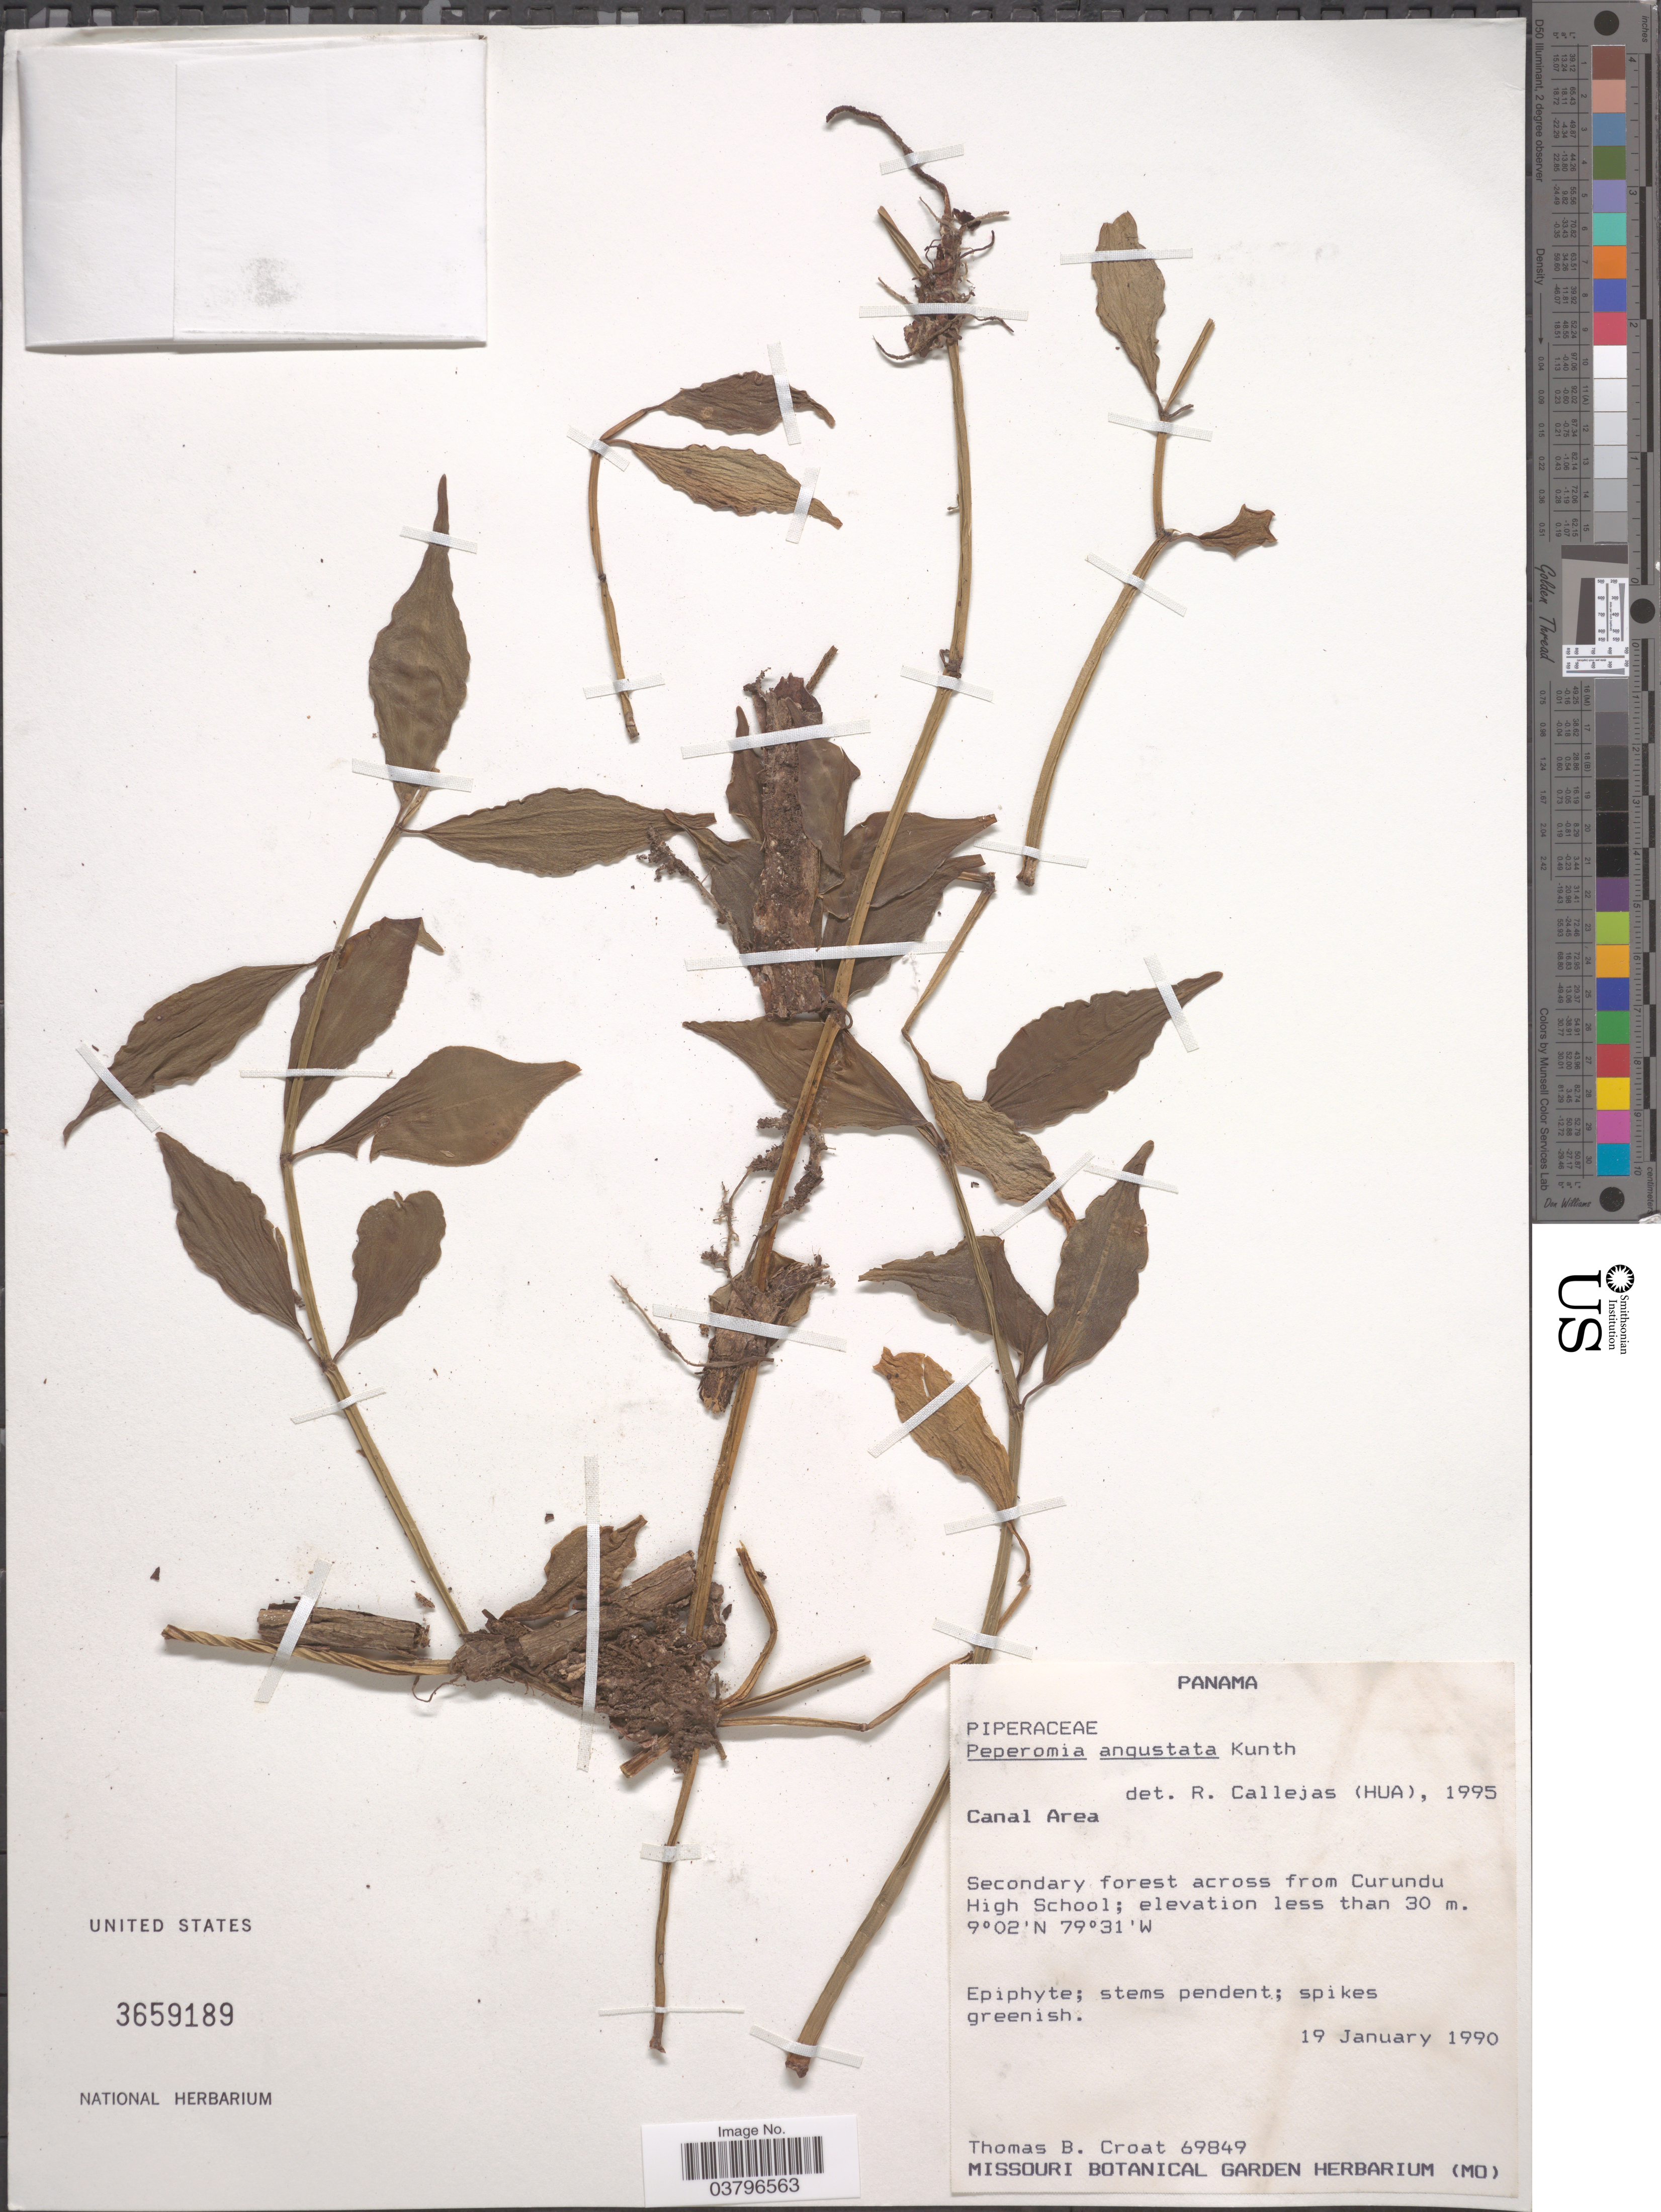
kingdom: Plantae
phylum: Tracheophyta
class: Magnoliopsida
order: Piperales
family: Piperaceae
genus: Peperomia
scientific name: Peperomia angustata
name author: Kunth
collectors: T. B. Croat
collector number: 69849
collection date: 1990-01-19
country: Panama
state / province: Colón / Panamá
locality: Canal Area. Secondary forest across from Curundu High School.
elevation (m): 30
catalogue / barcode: US 3659189